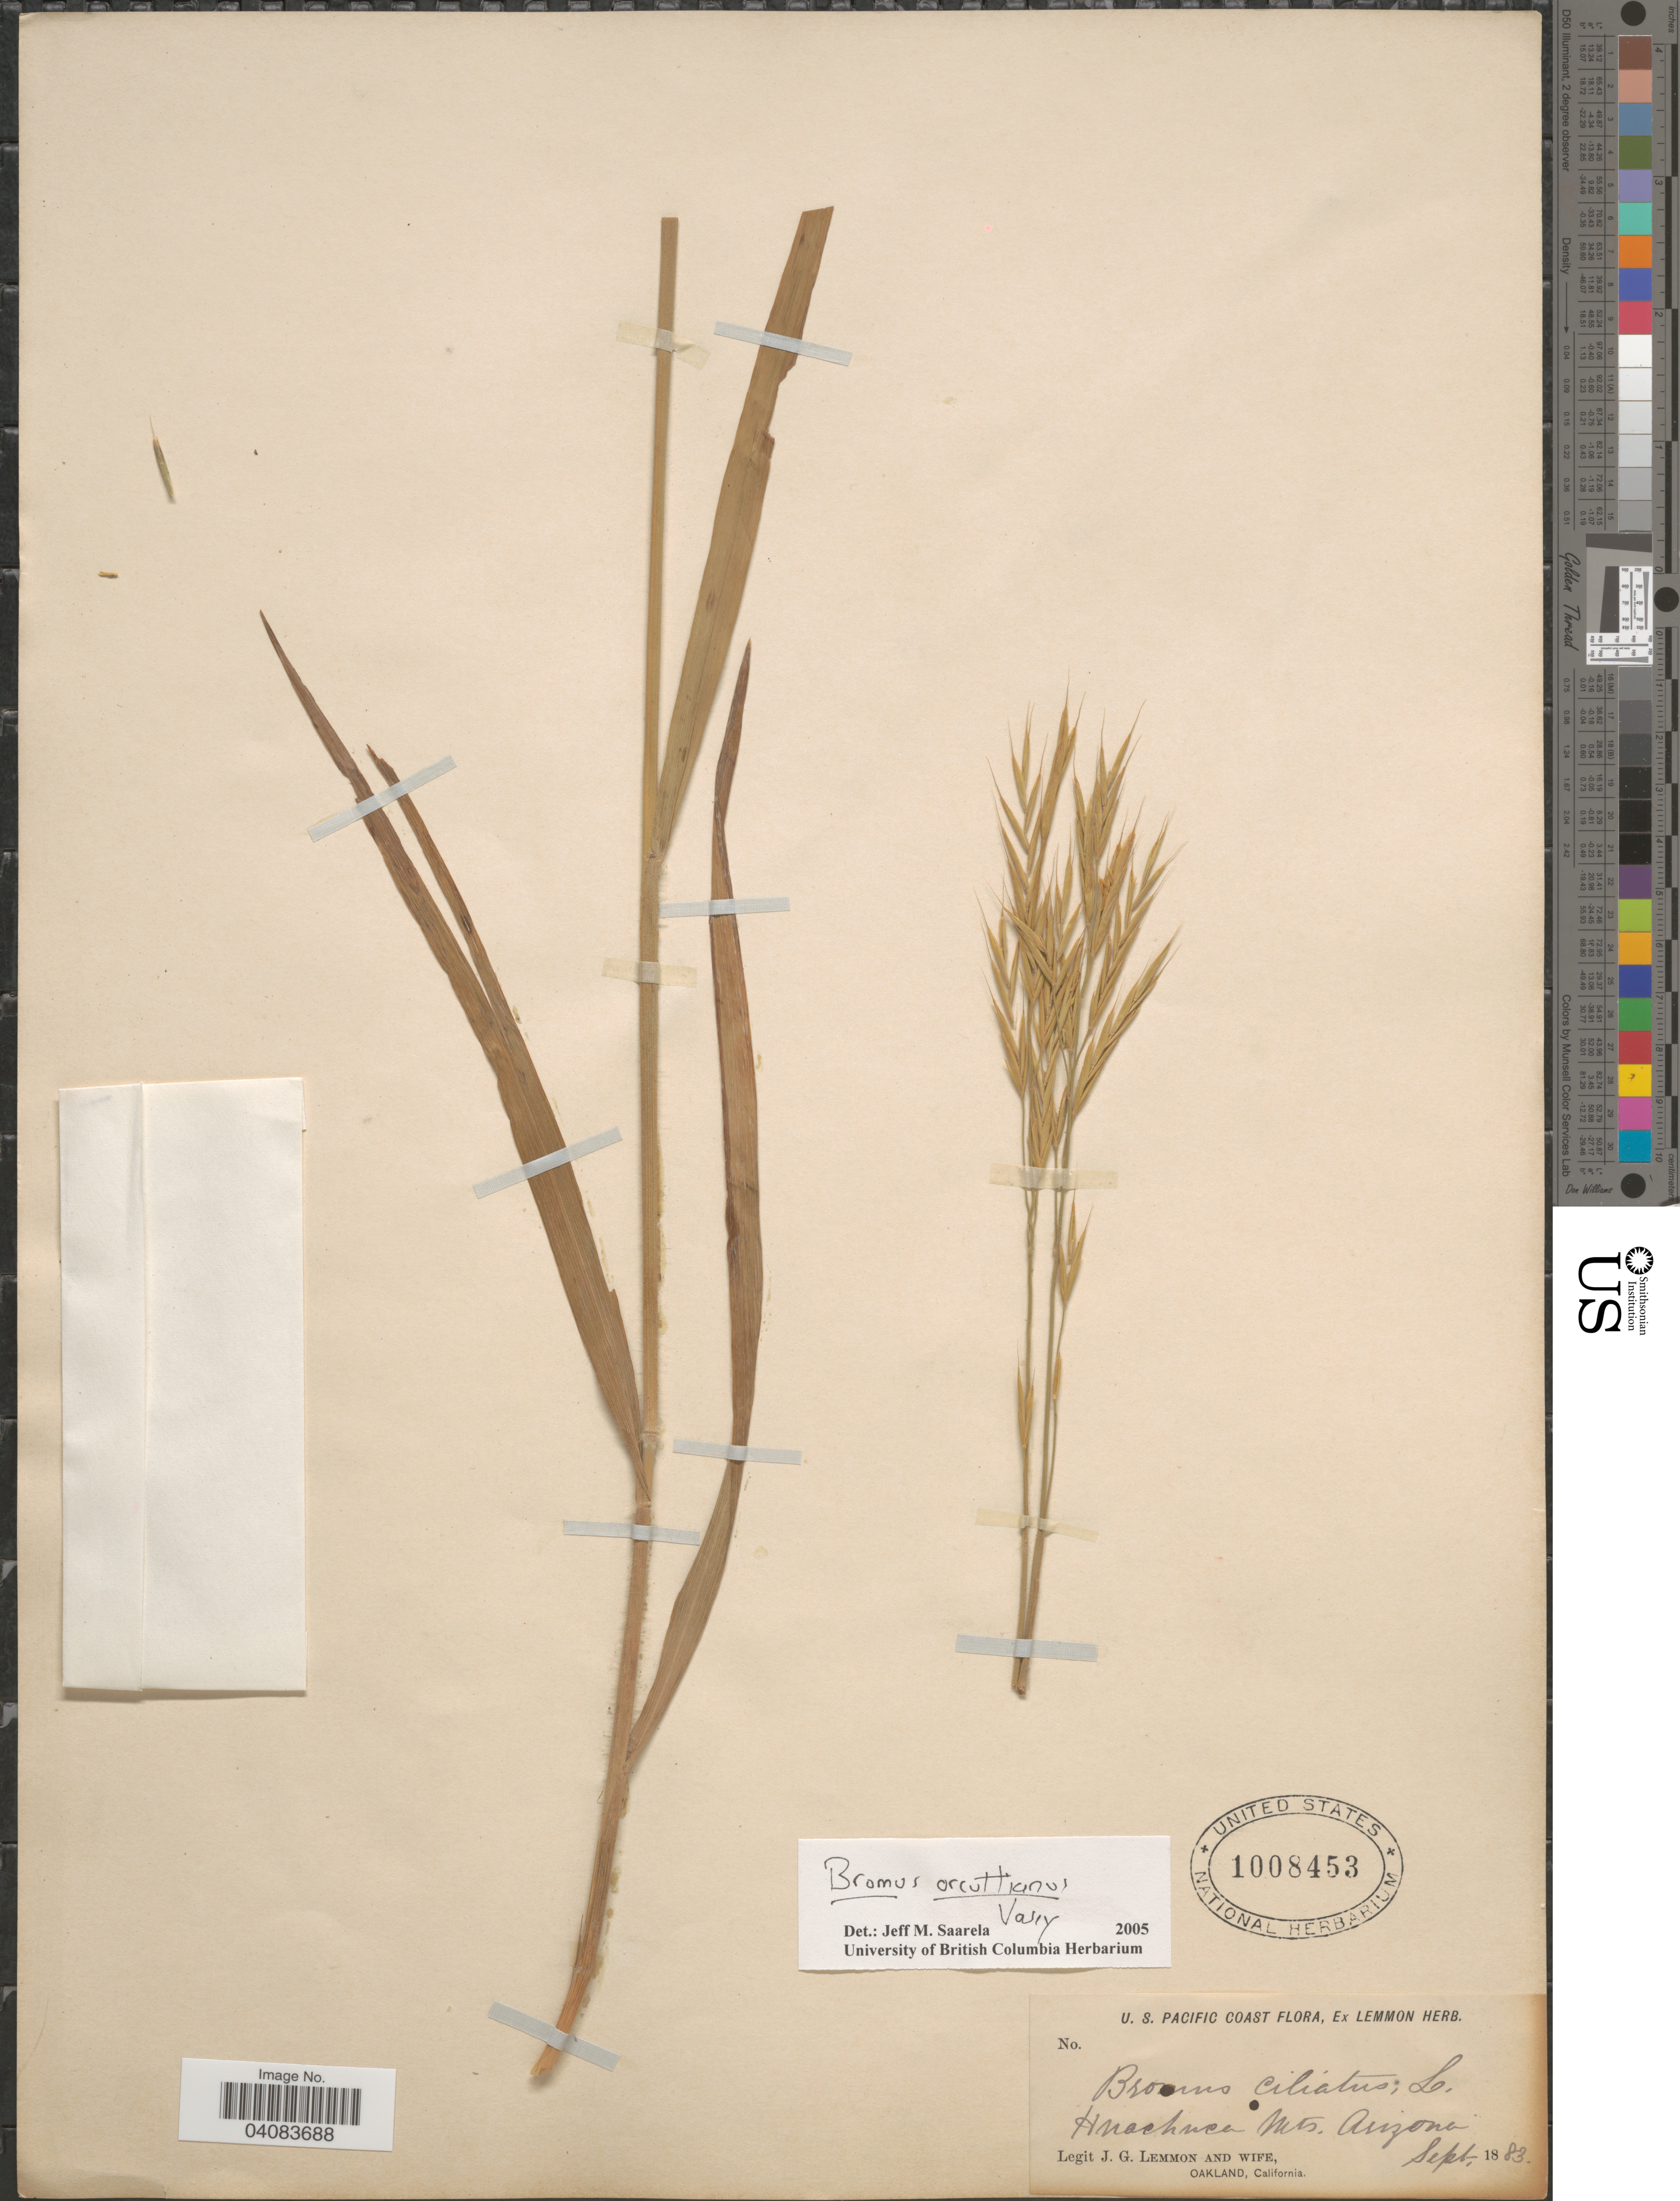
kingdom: Plantae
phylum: Tracheophyta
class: Liliopsida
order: Poales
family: Poaceae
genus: Bromus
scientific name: Bromus orcuttianus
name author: Vasey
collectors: J. Lemmon & Mrs. J. G. Lemmon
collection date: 1883-09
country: United States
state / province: Arizona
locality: U. S. Pacific Coast. Huachuca Mts.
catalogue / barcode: US 1008453